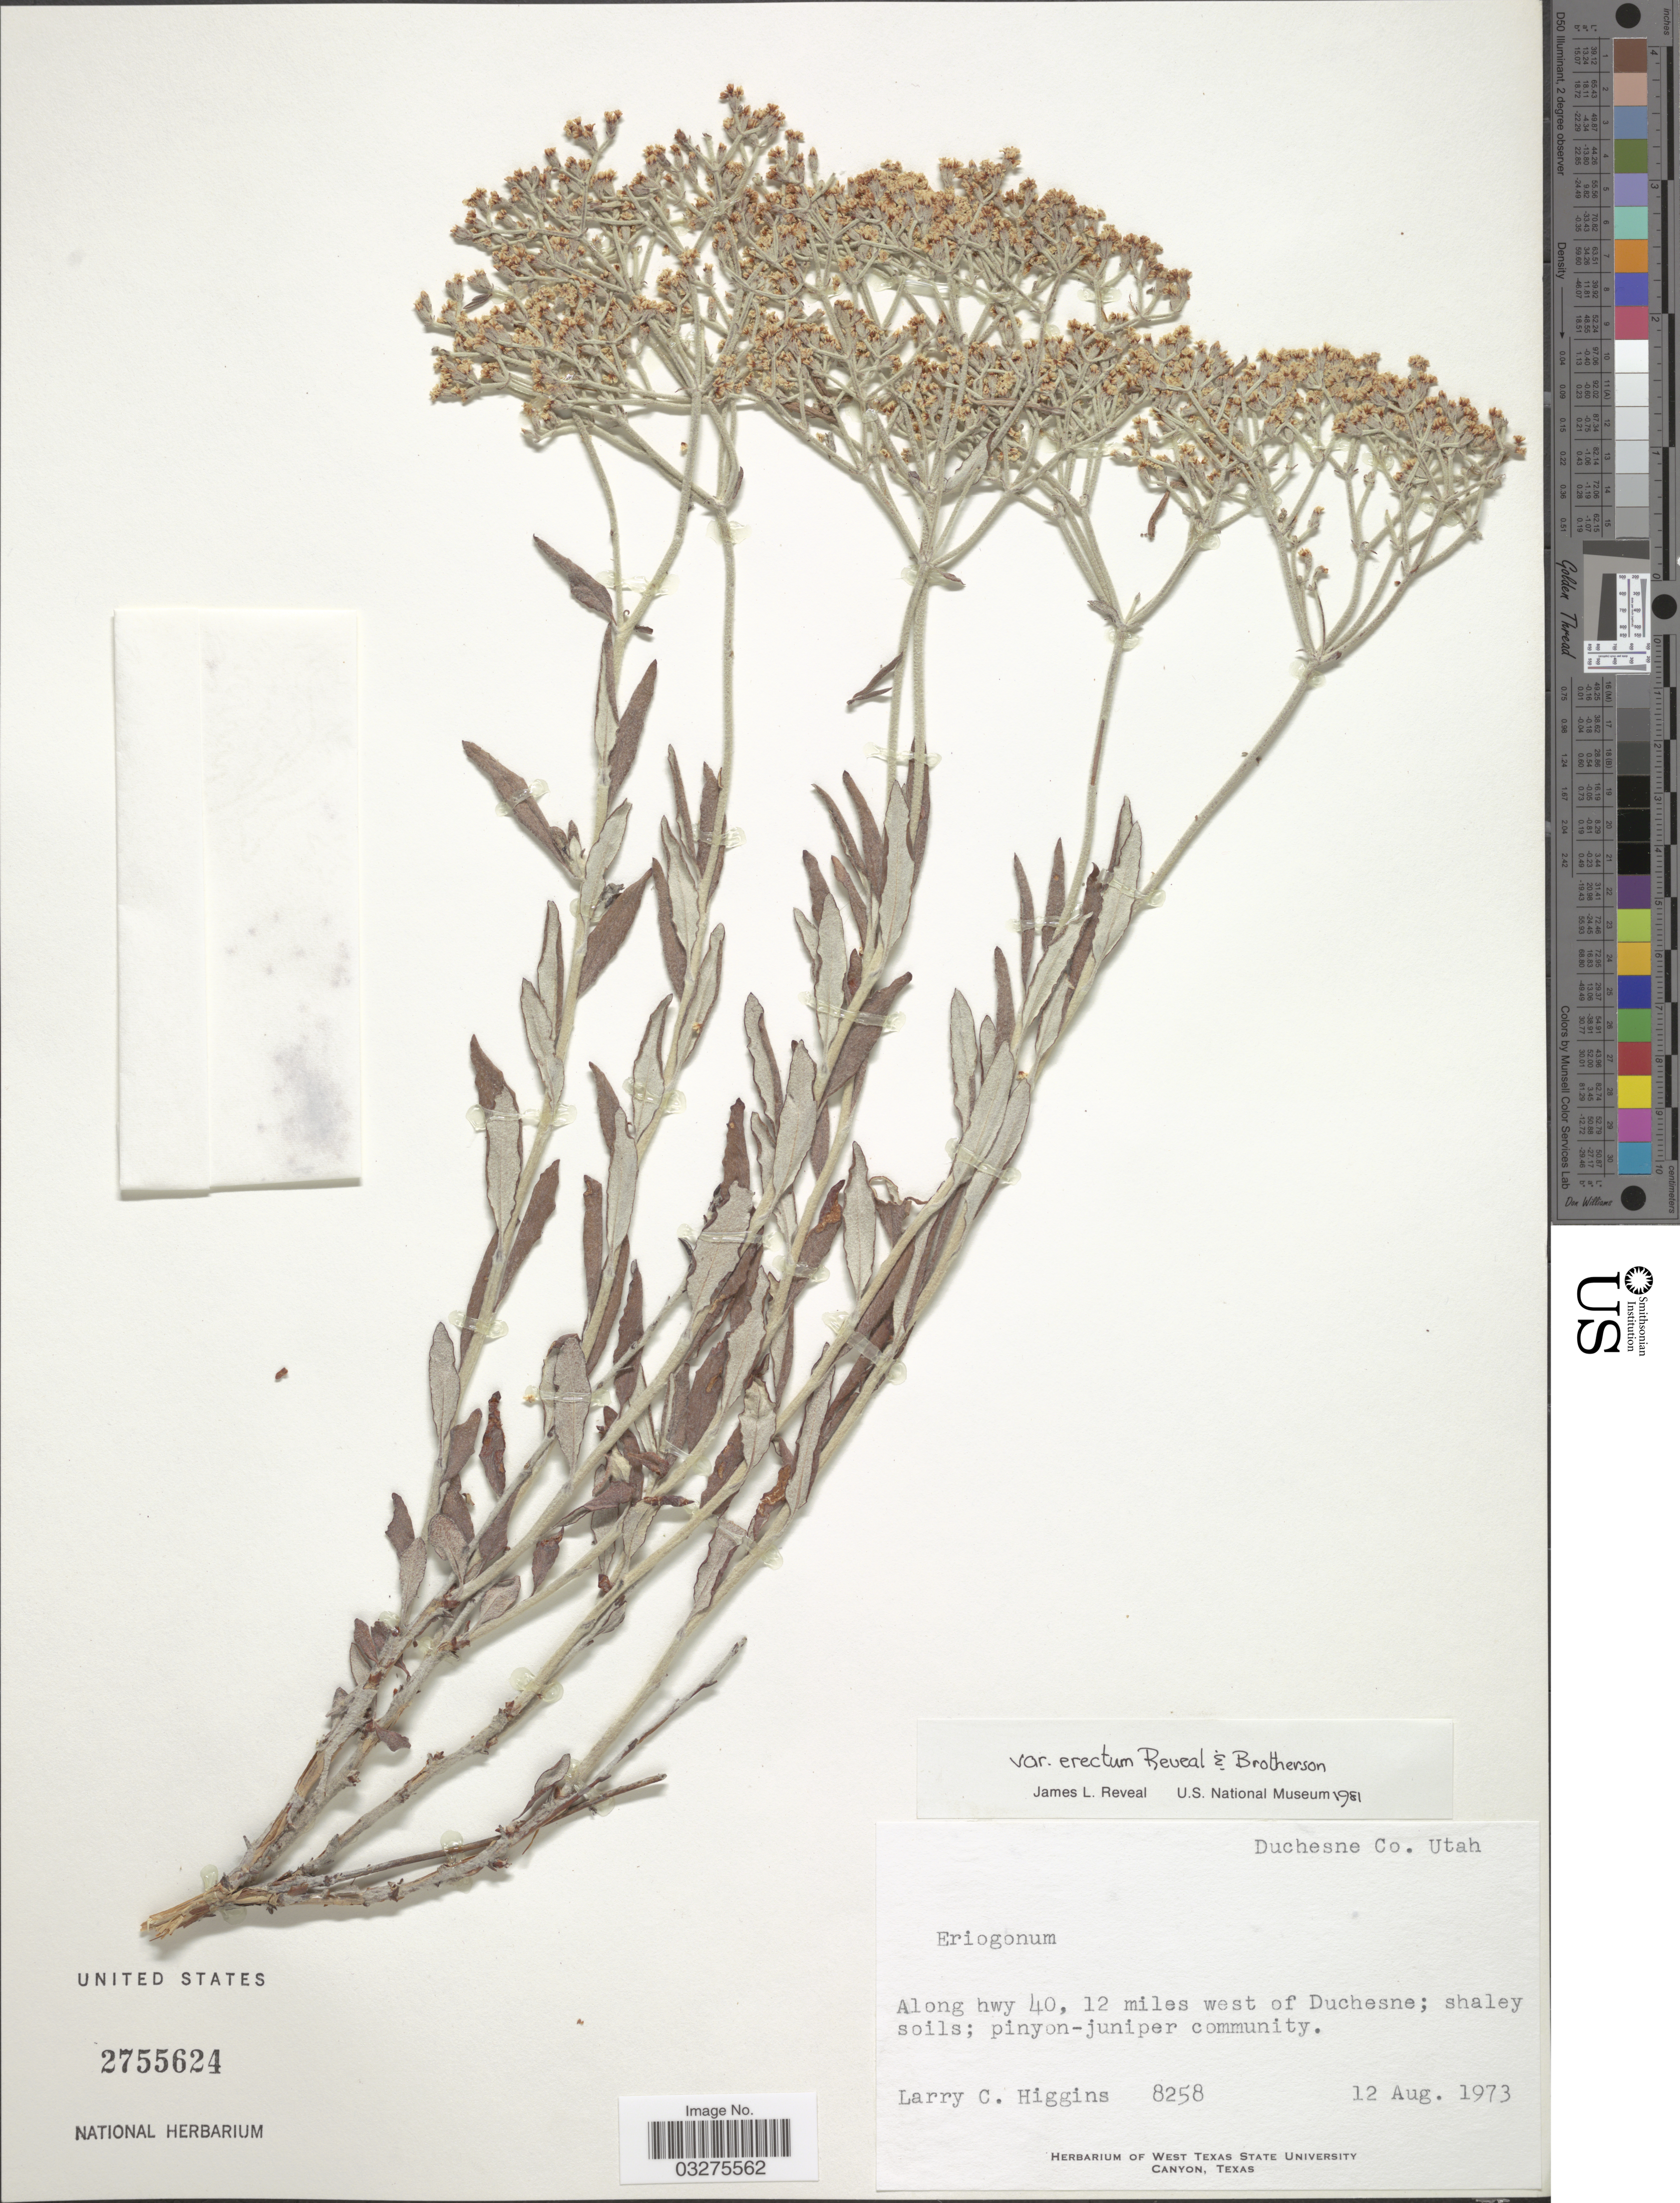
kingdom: Plantae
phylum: Tracheophyta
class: Magnoliopsida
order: Caryophyllales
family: Polygonaceae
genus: Eriogonum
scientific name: Eriogonum corymbosum var. erectum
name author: Reveal & Brotherson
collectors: L. Higgins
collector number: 8258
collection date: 1973-08-12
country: United States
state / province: Utah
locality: Duchesne Co. Along hwy 40, 12 miles west of Duchesne.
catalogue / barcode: US 2755624